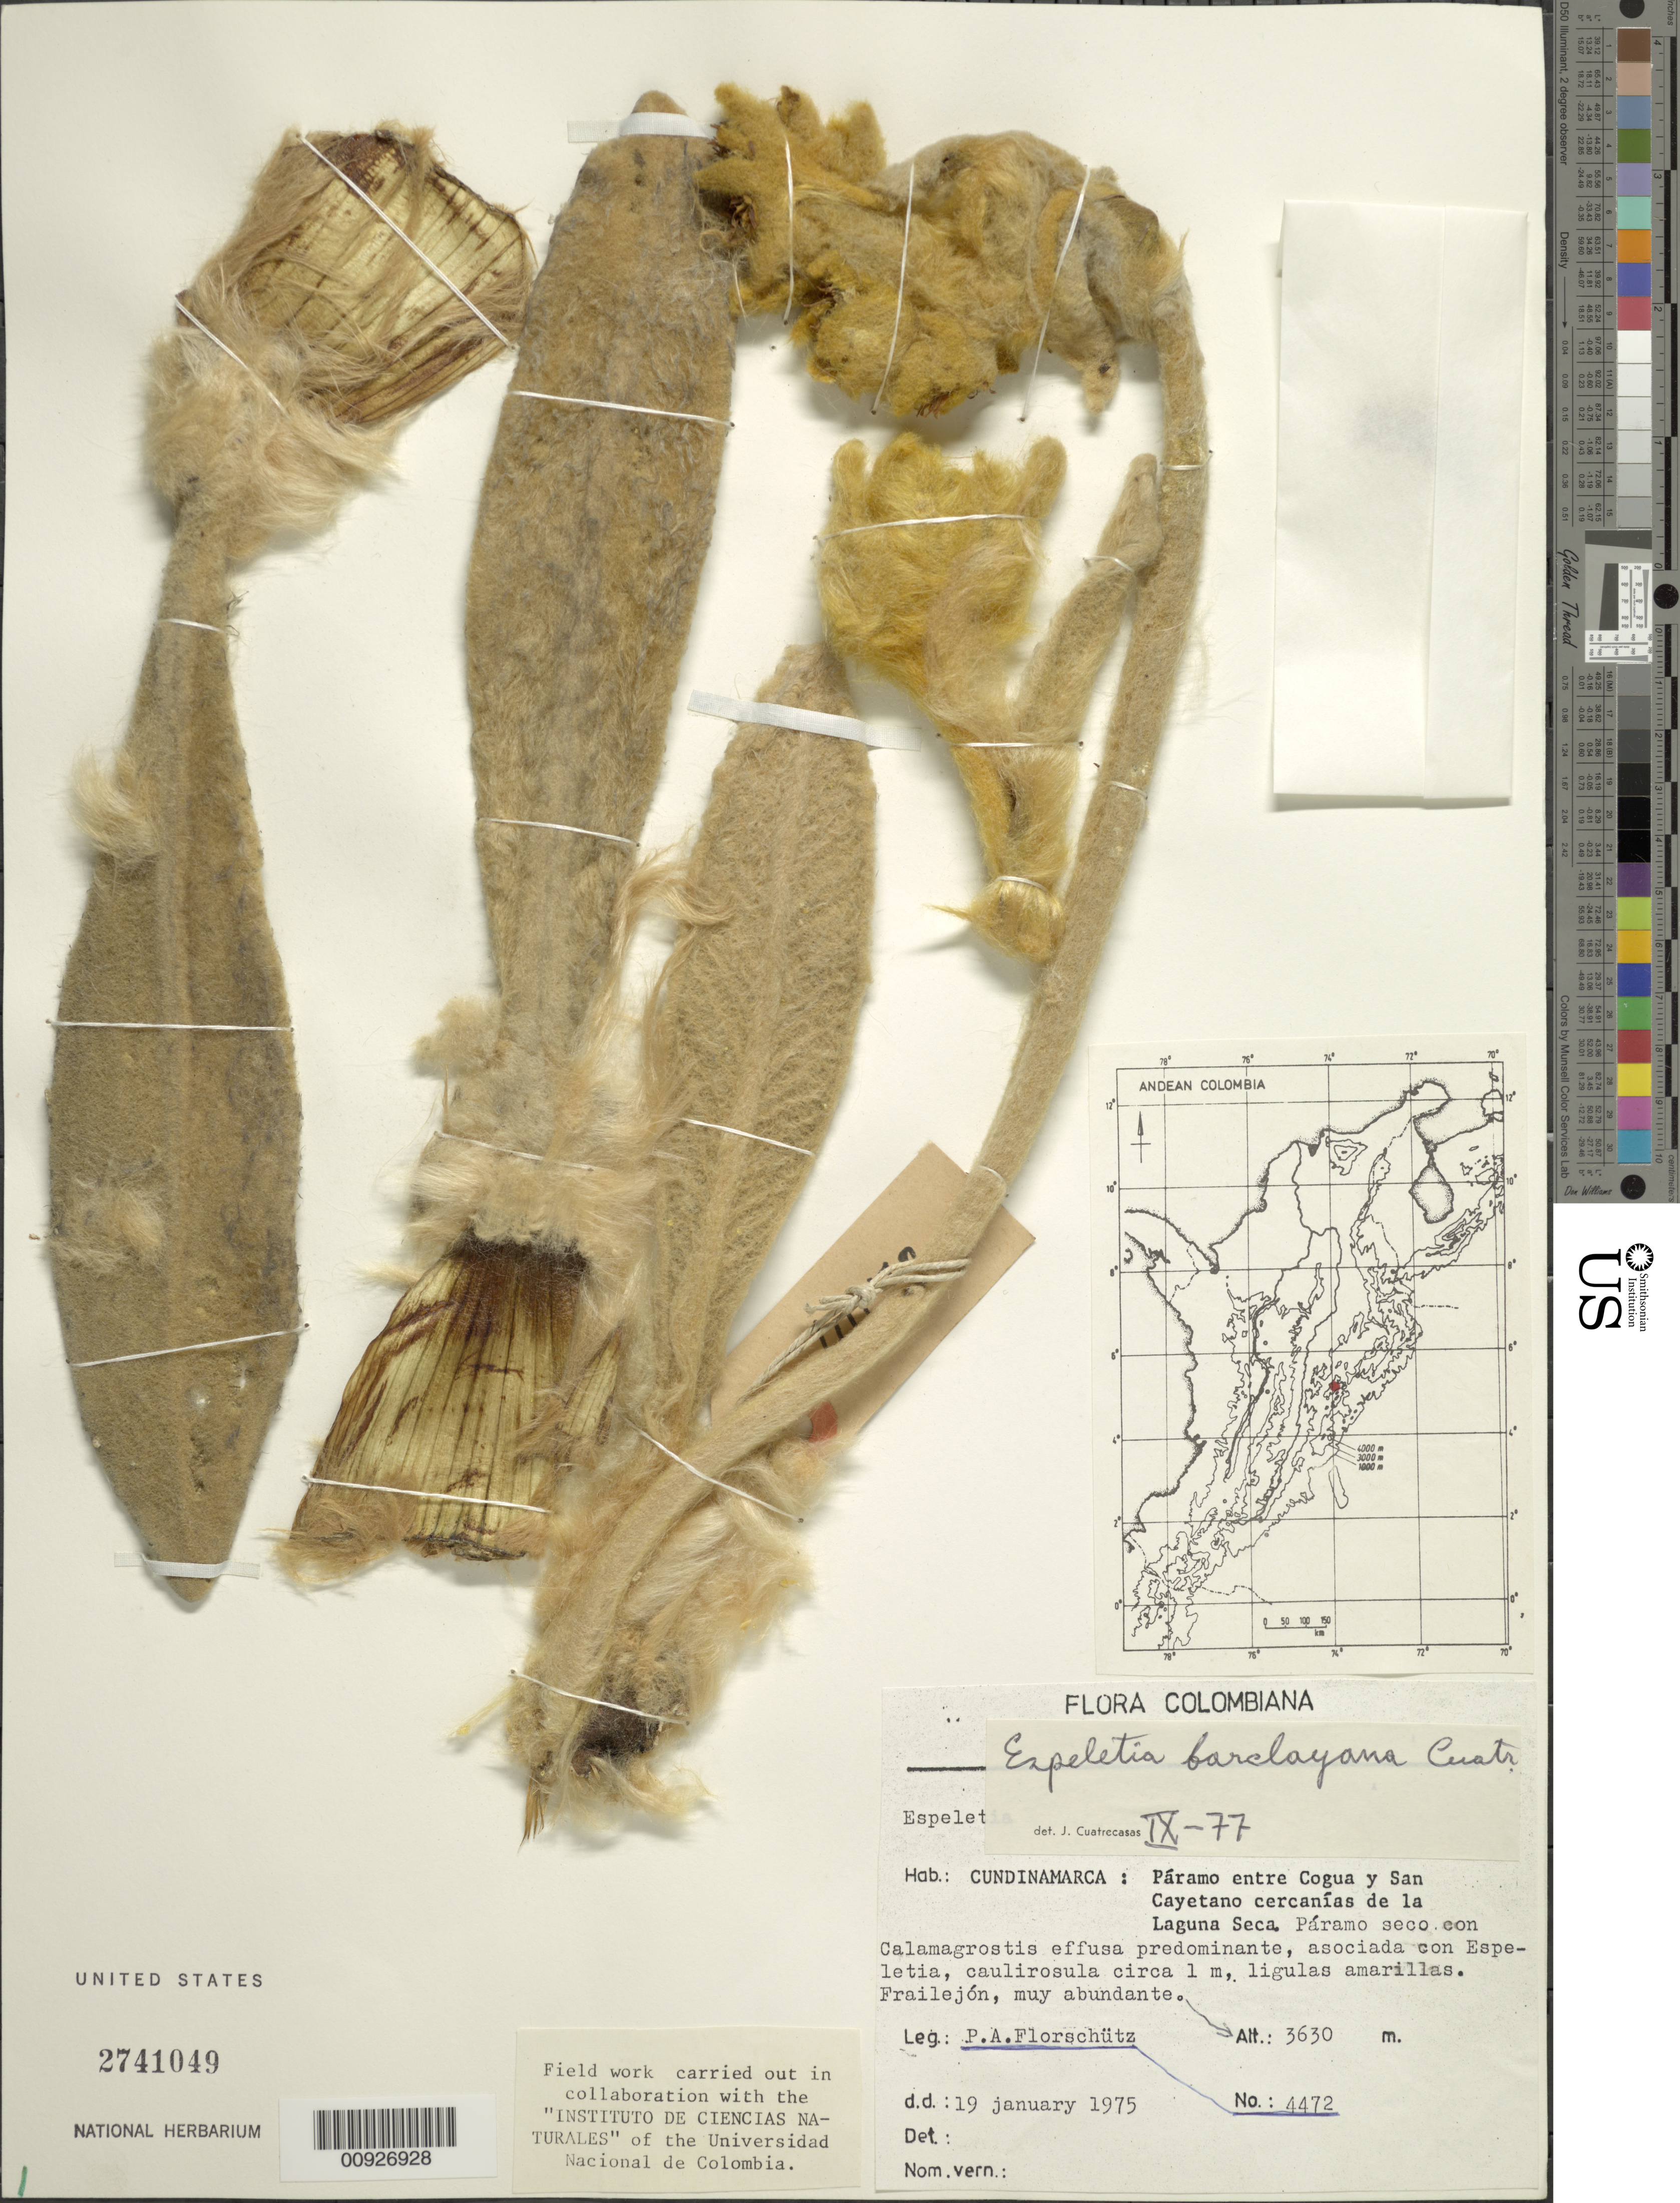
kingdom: Plantae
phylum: Tracheophyta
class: Magnoliopsida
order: Asterales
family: Asteraceae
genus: Espeletia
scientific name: Espeletia barclayana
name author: Cuatrec.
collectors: P. Florschütz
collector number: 4472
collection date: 1975-01-19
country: Colombia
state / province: Cundinamarca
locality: Páramo entre Cogua y San Cayetano cercanías de la Laguna Seca.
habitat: Páramo seco con Calamagostris effusa predominante, asociada con Espeletia.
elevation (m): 3630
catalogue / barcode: US 2741049